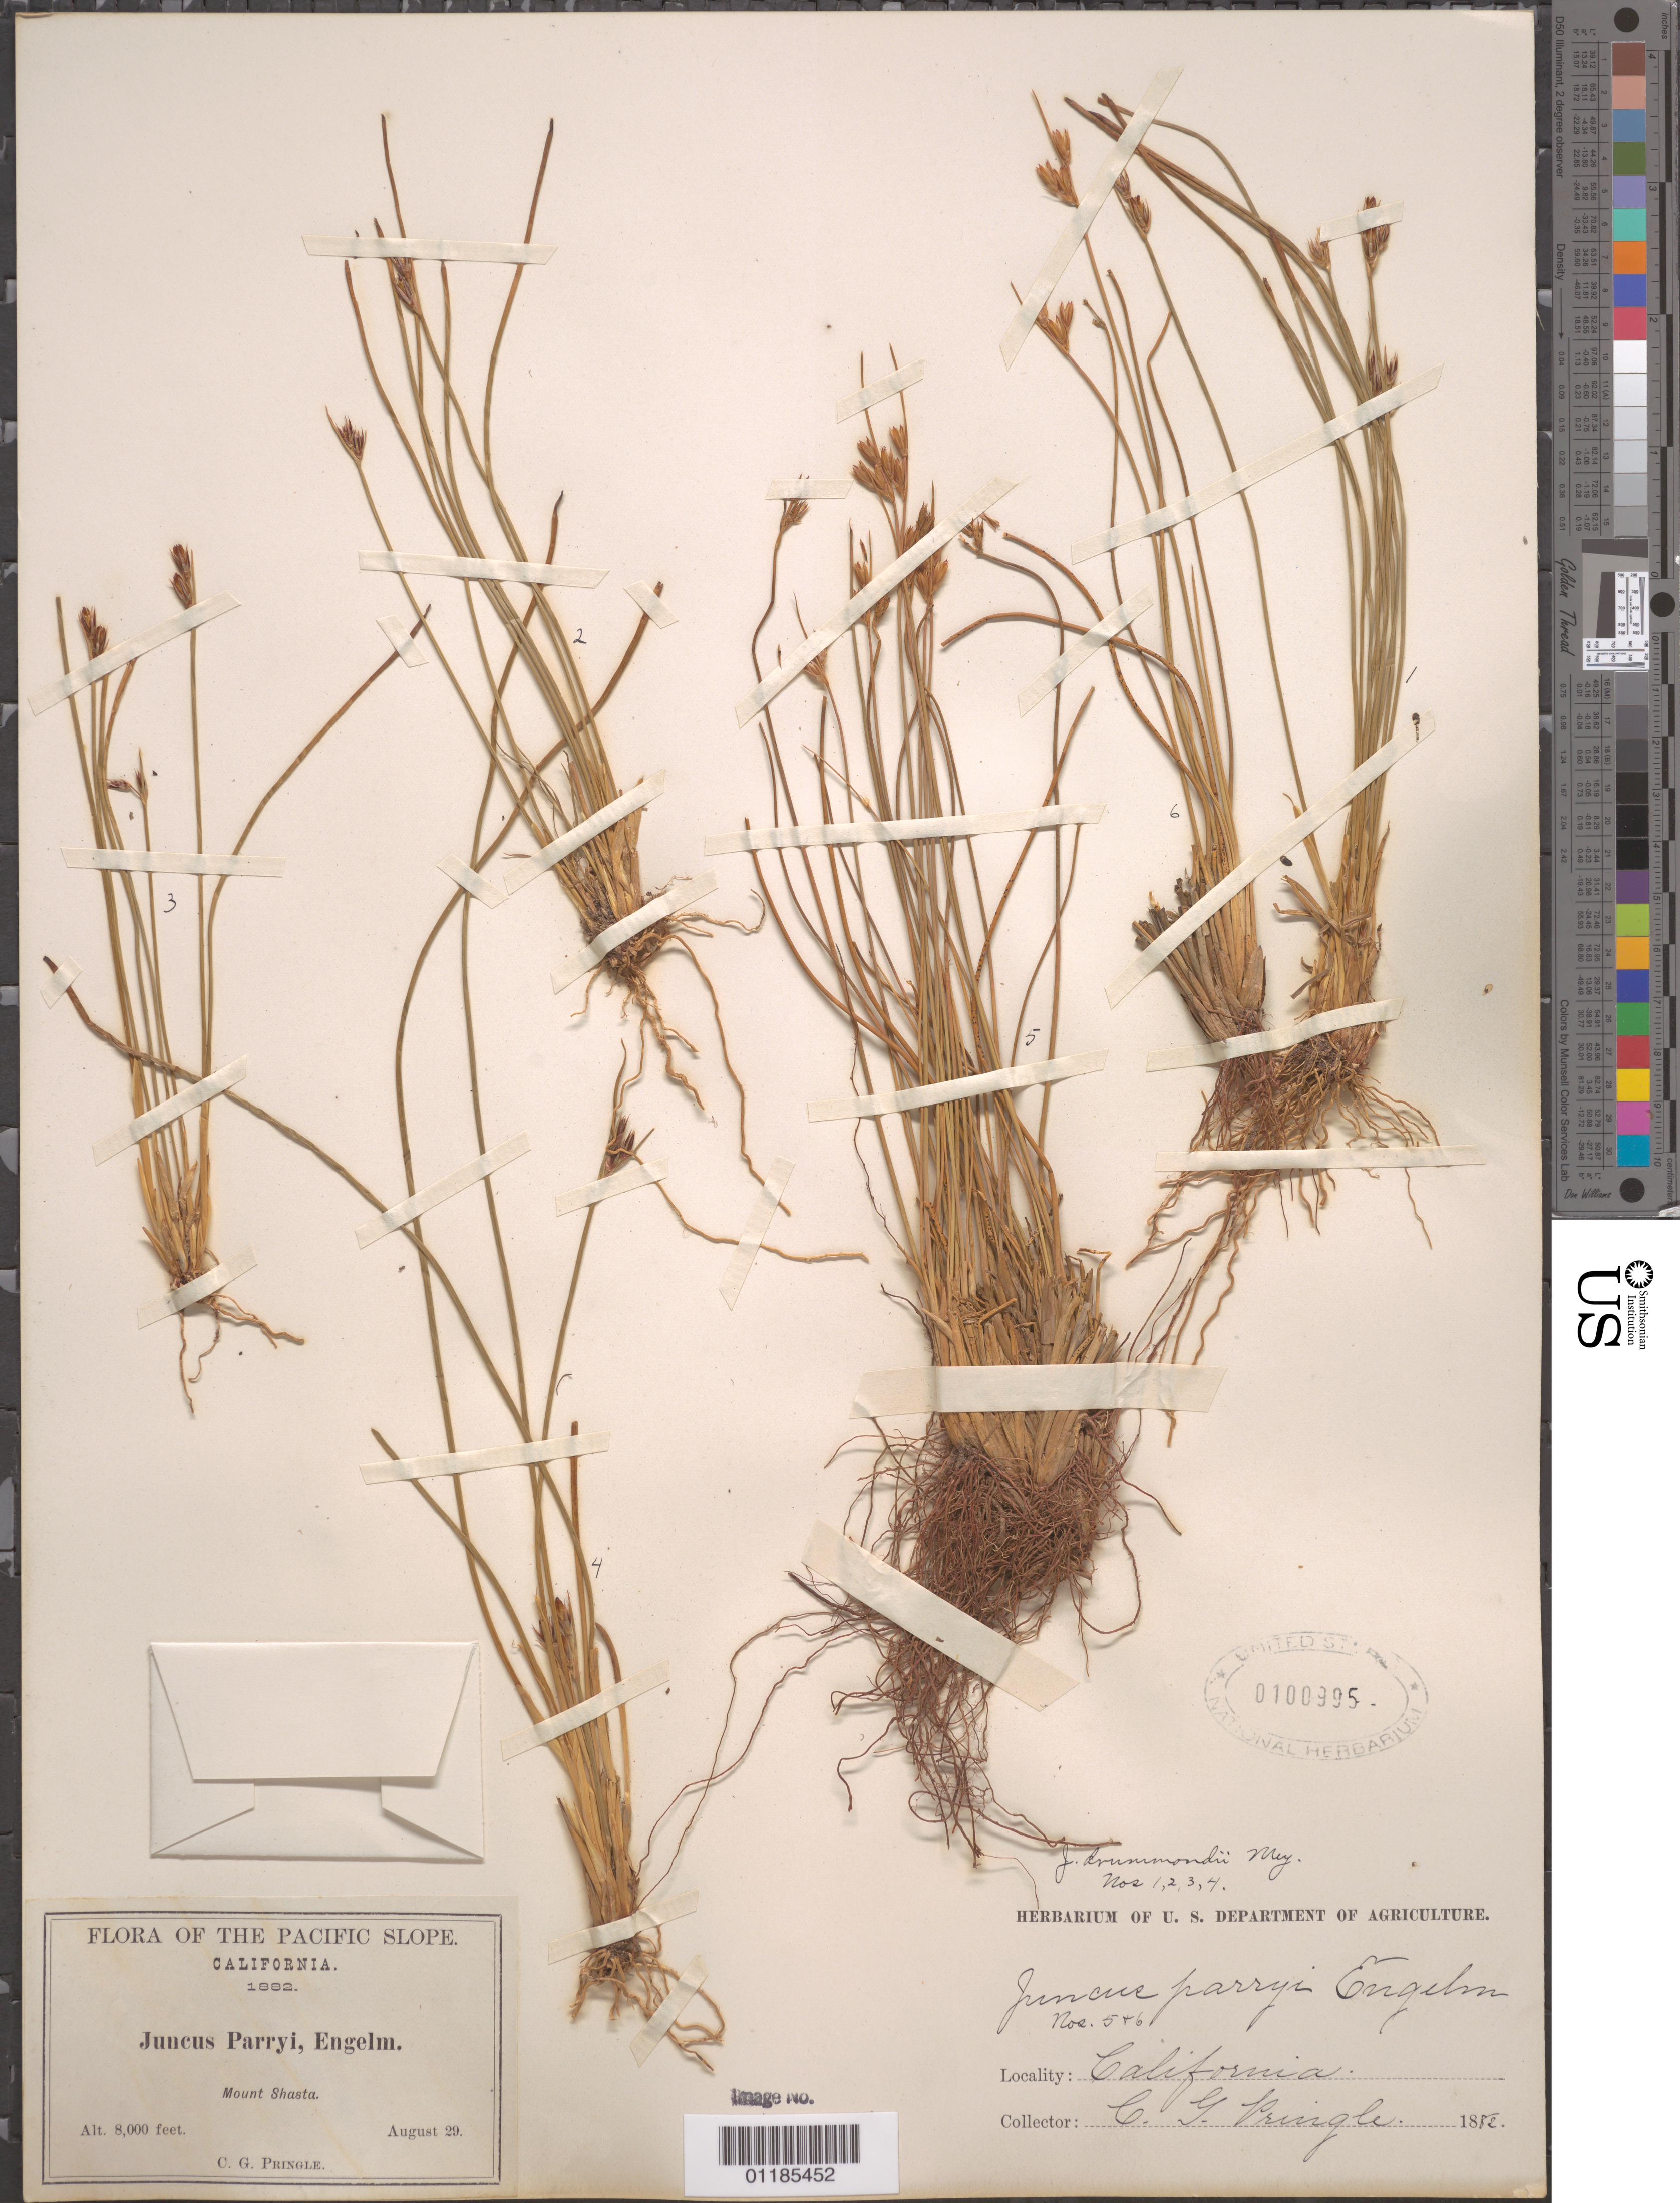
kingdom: Plantae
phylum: Tracheophyta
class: Liliopsida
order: Poales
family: Juncaceae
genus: Juncus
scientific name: Juncus parryi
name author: Engelm.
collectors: C. G. Pringle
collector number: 5&6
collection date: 1882-08-29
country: United States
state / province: California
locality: Mt. Shasta.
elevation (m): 2438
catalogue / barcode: US 100995